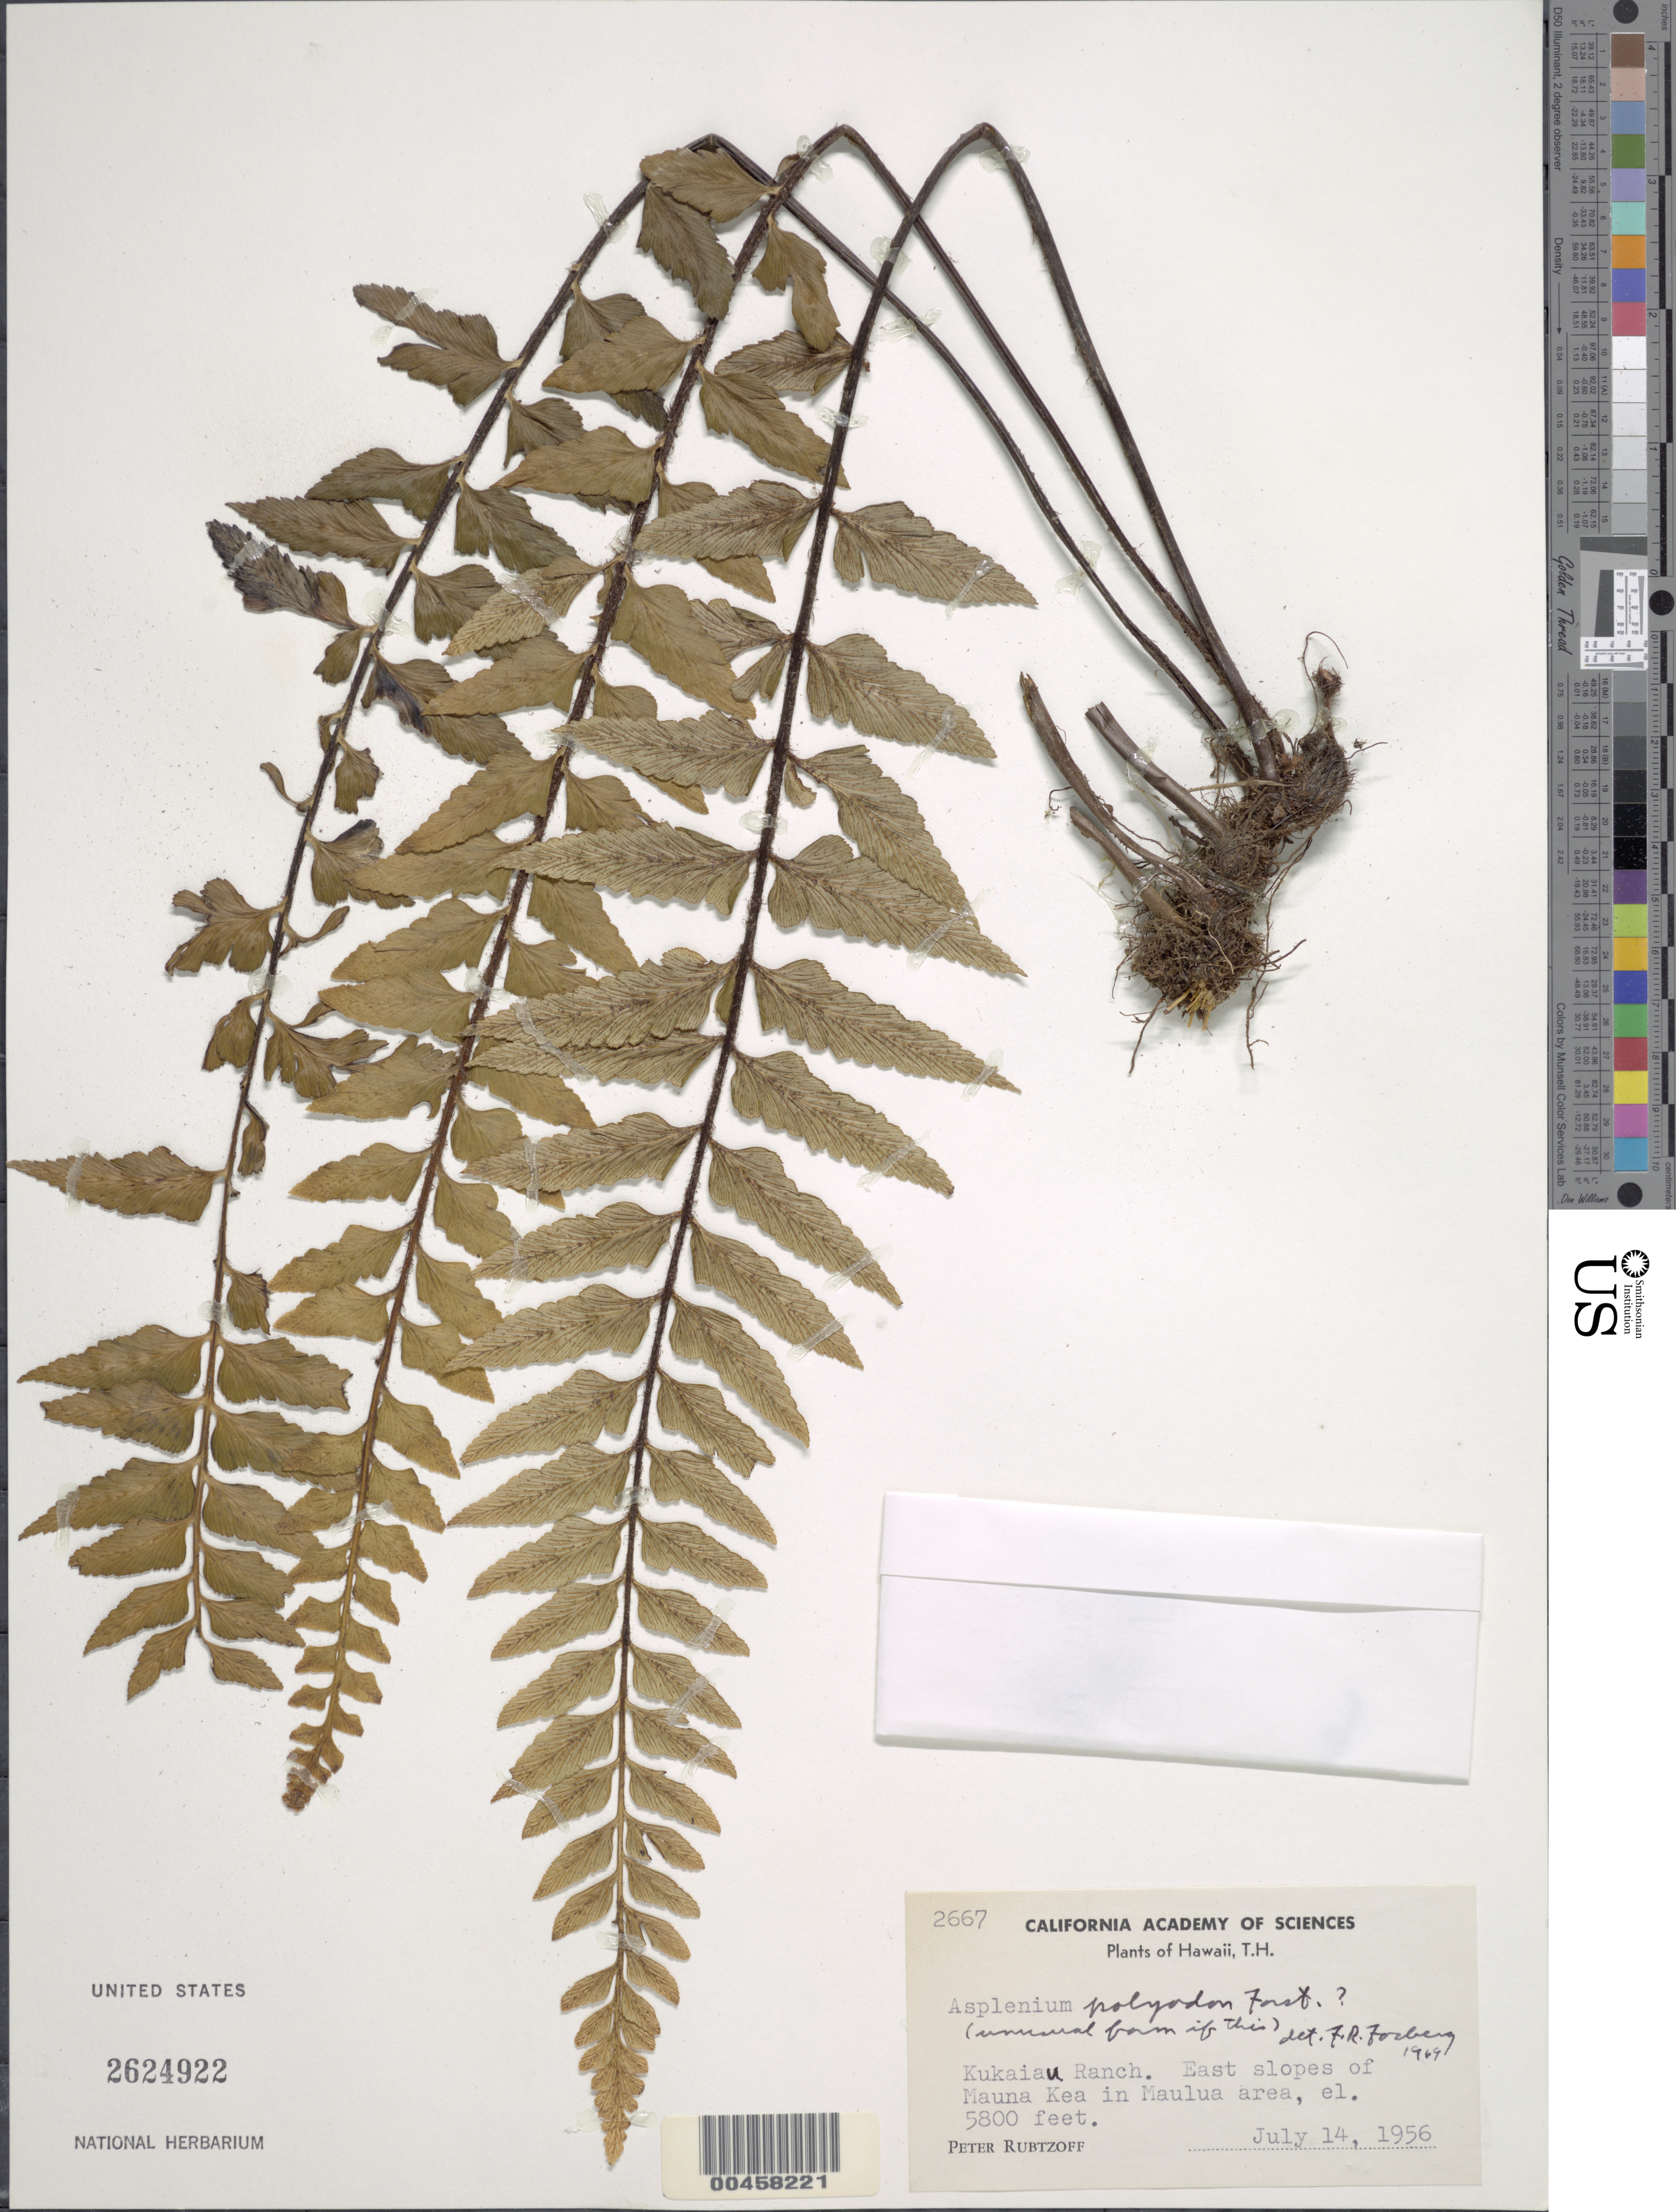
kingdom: Plantae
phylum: Tracheophyta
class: Polypodiopsida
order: Polypodiales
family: Aspleniaceae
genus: Asplenium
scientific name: Asplenium polyodon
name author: G. Forst.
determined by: Wagner, W. L., (BOT), Smithsonian Institution - National Museum of Natural History (UNITED STATES)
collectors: P. Rubtzoff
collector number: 2667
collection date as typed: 14 Jul 1956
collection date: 1956-07-14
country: United States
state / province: Hawaii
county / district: Hawaii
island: Hawaii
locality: Kukaiau Ranch. East slopes of Mauna Kea in Maulua area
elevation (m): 1768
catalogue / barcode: US 2624922